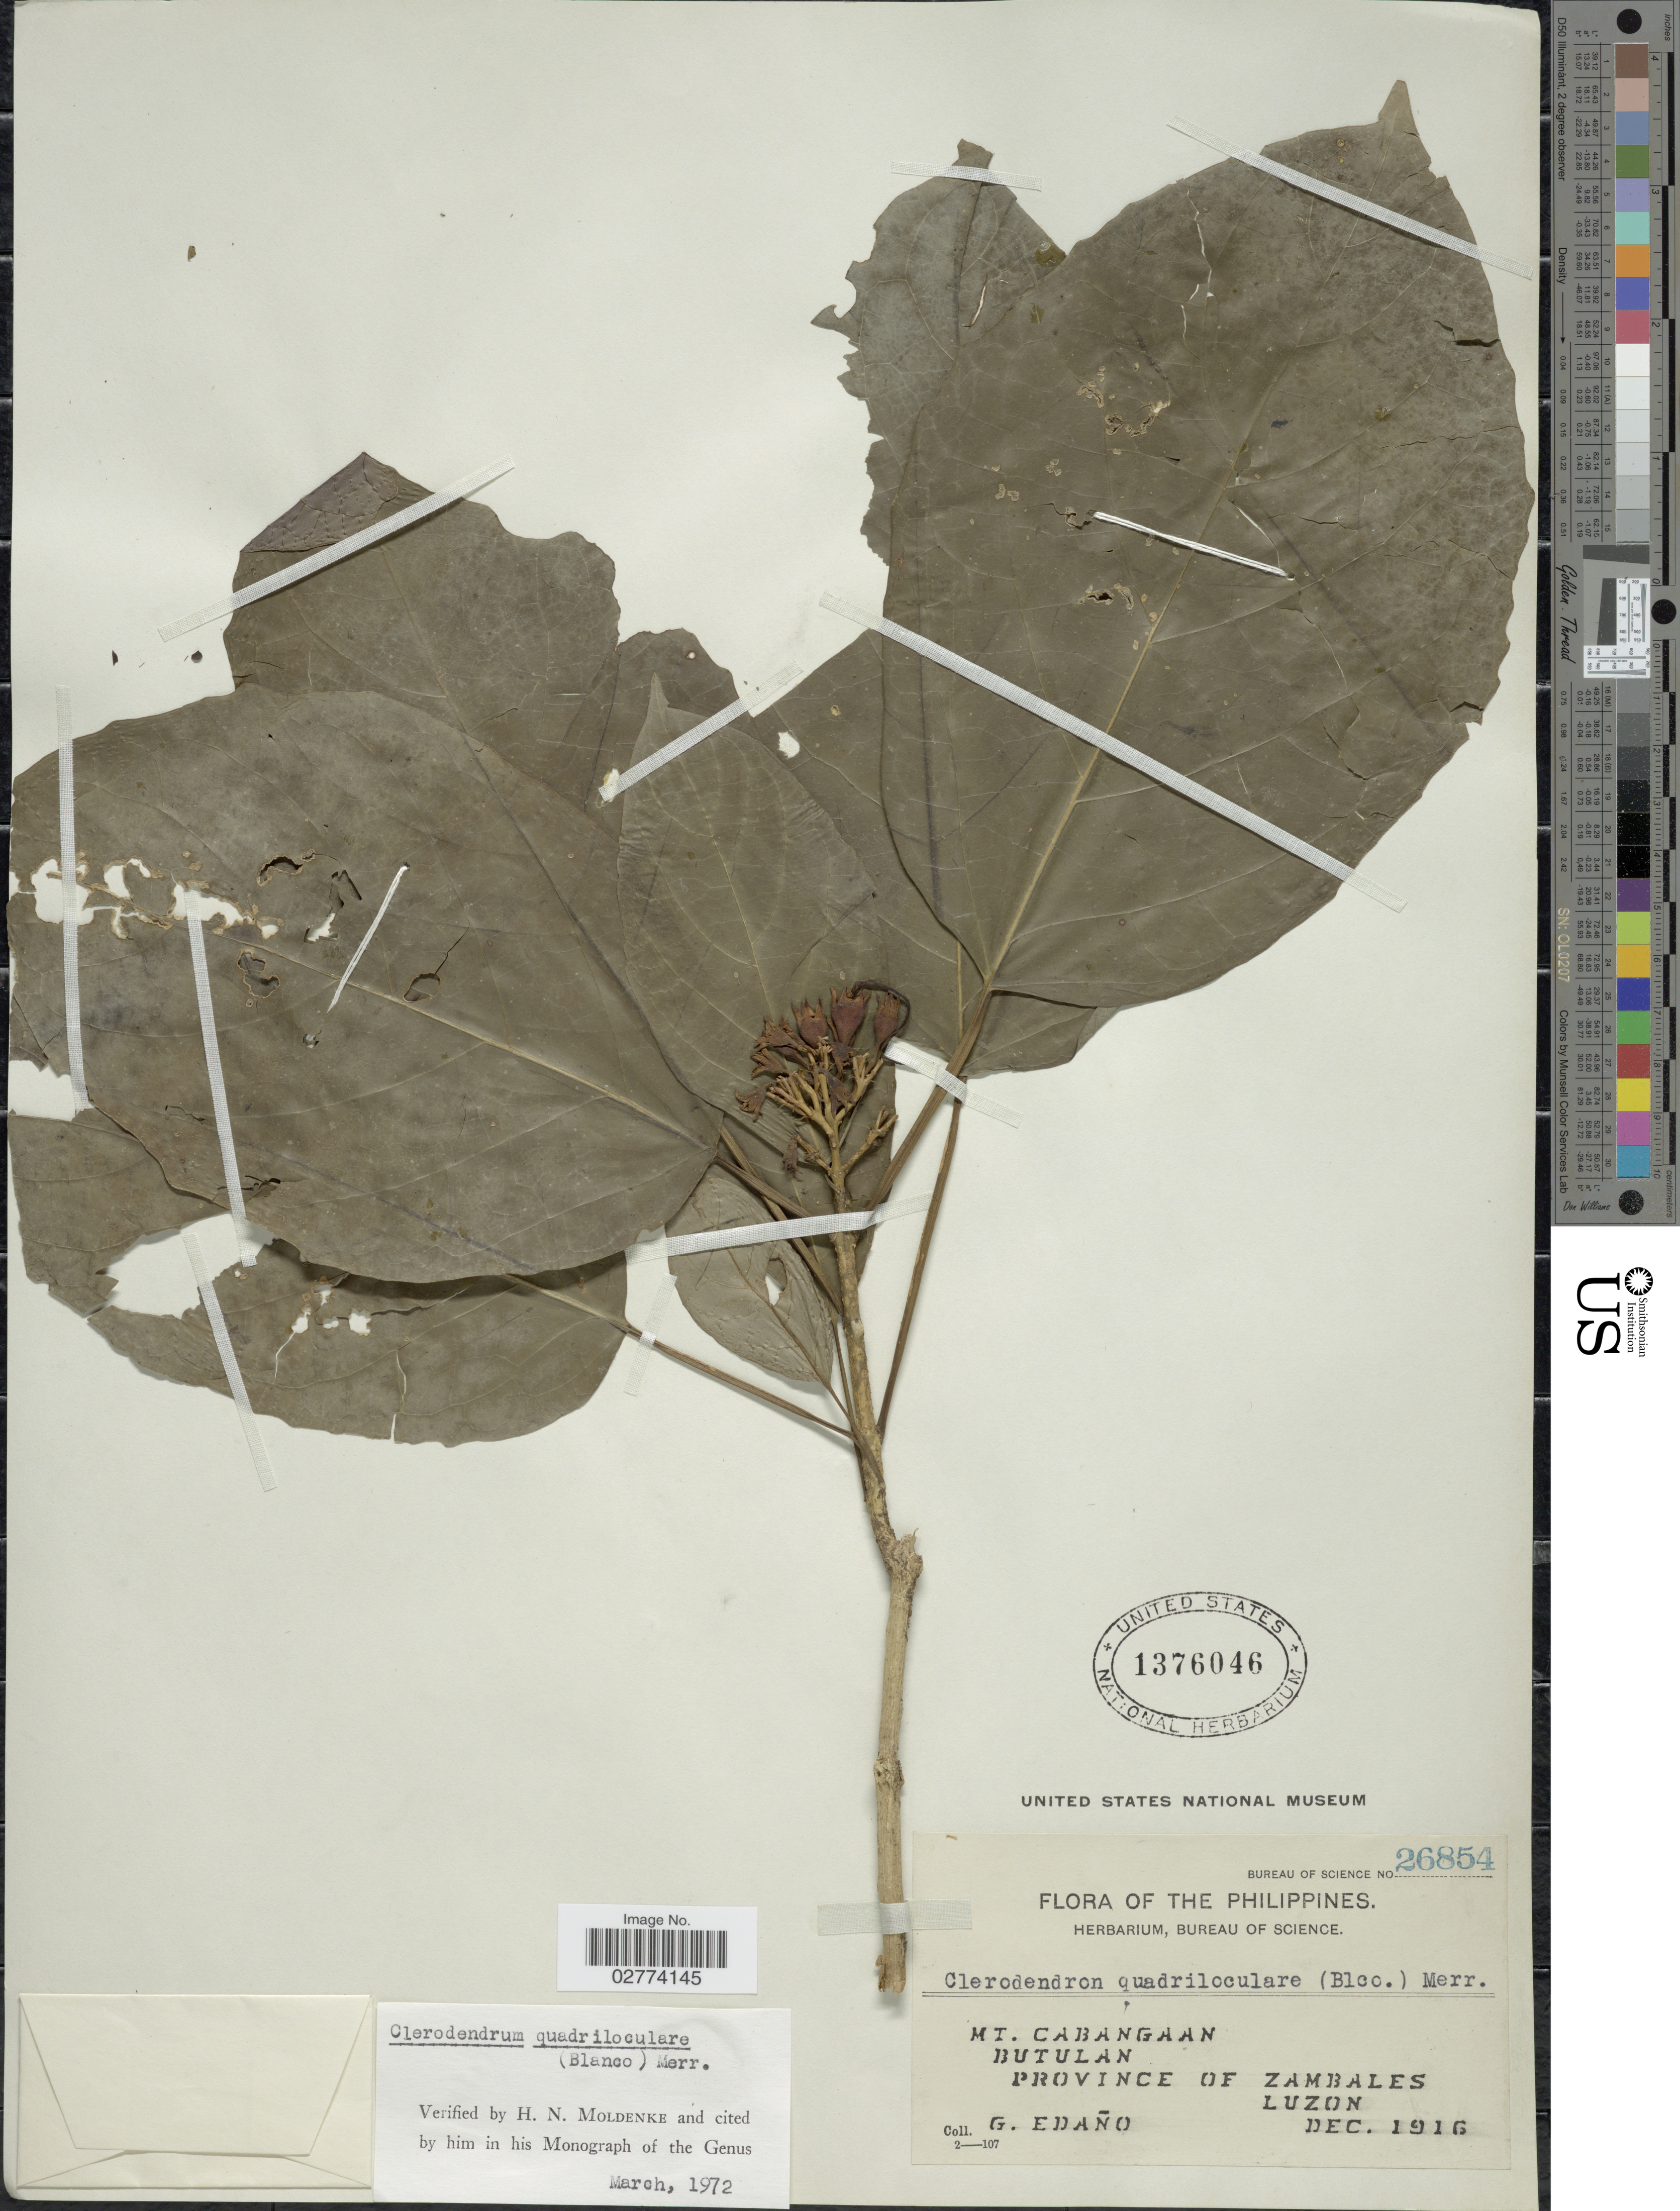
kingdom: Plantae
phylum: Tracheophyta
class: Magnoliopsida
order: Lamiales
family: Lamiaceae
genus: Clerodendrum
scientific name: Clerodendrum quadriloculare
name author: (Blanco) Merr.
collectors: G. Edaño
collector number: Bureau of Science 26854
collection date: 1916-12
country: Philippines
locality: Mt. Cabangaan, Butulan, Province of Zambales, Luzon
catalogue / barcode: US 1376046